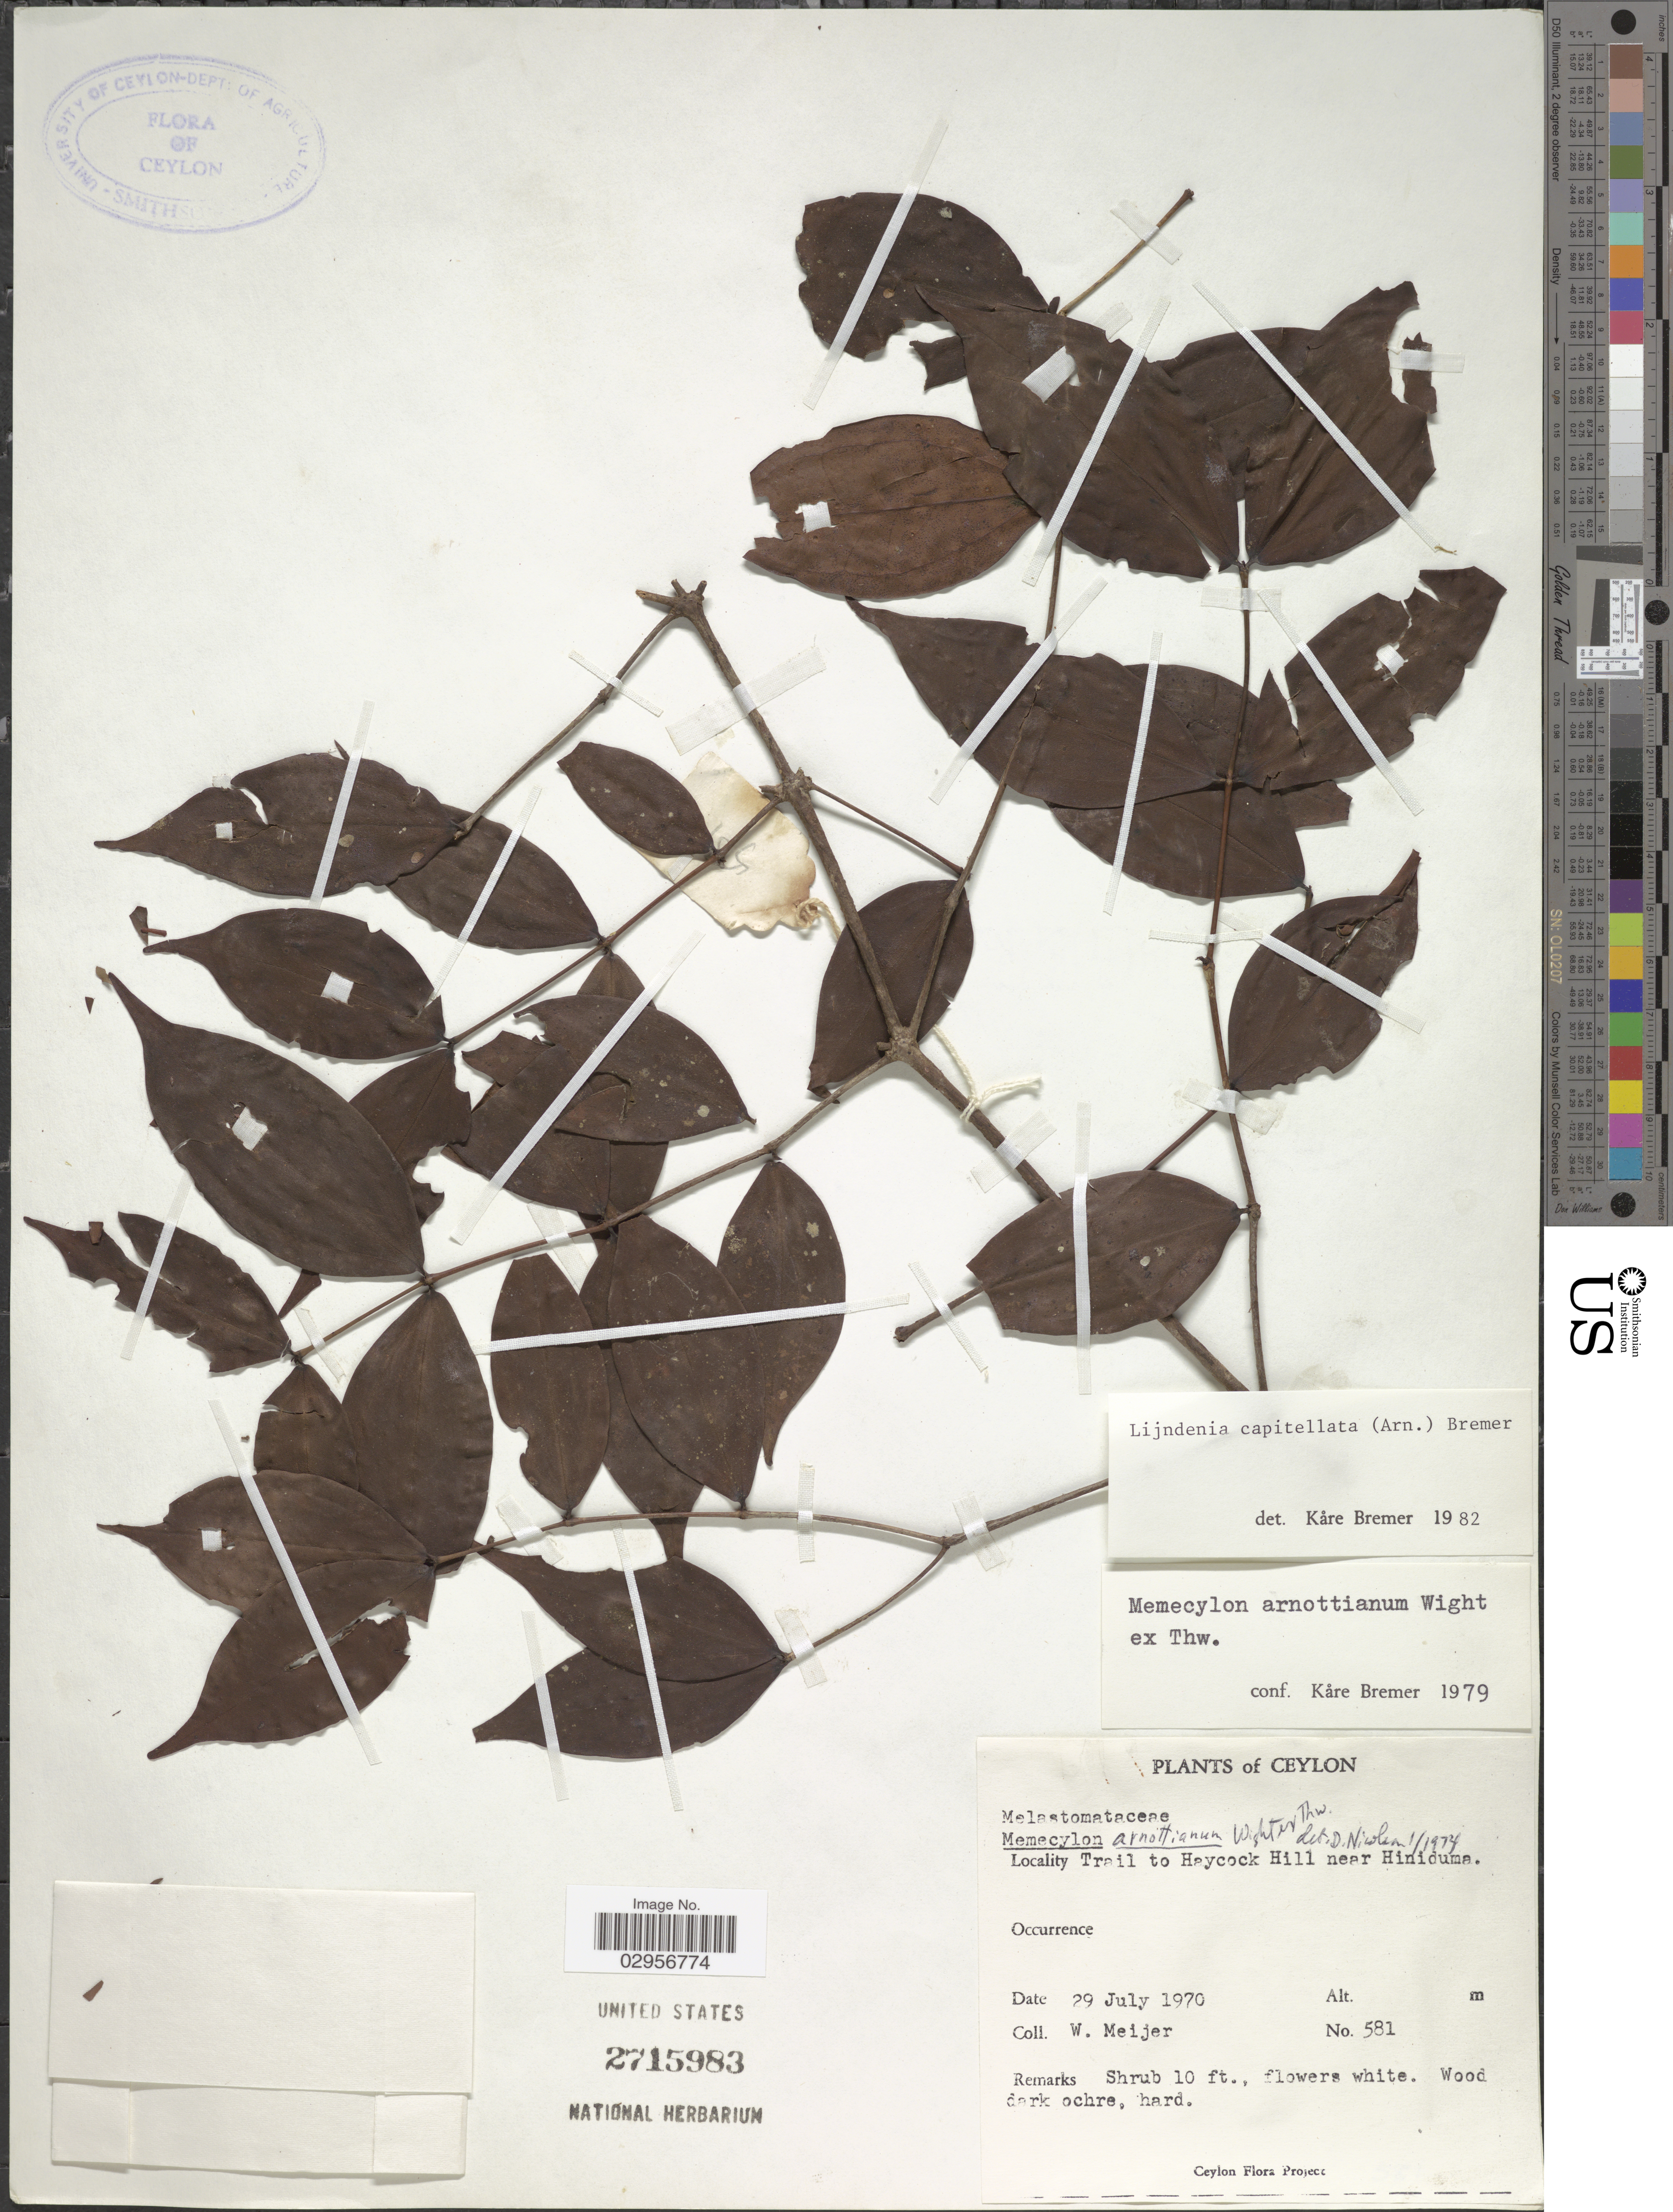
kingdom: Plantae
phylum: Tracheophyta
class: Magnoliopsida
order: Myrtales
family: Melastomataceae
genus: Lijndenia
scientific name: Lijndenia capitellata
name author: K. Bremer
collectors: W. Meijer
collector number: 581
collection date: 1970-07-29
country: Sri Lanka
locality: Ceylon. Trail to Haycock Hill near Hiniduma.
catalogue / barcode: US 2715983